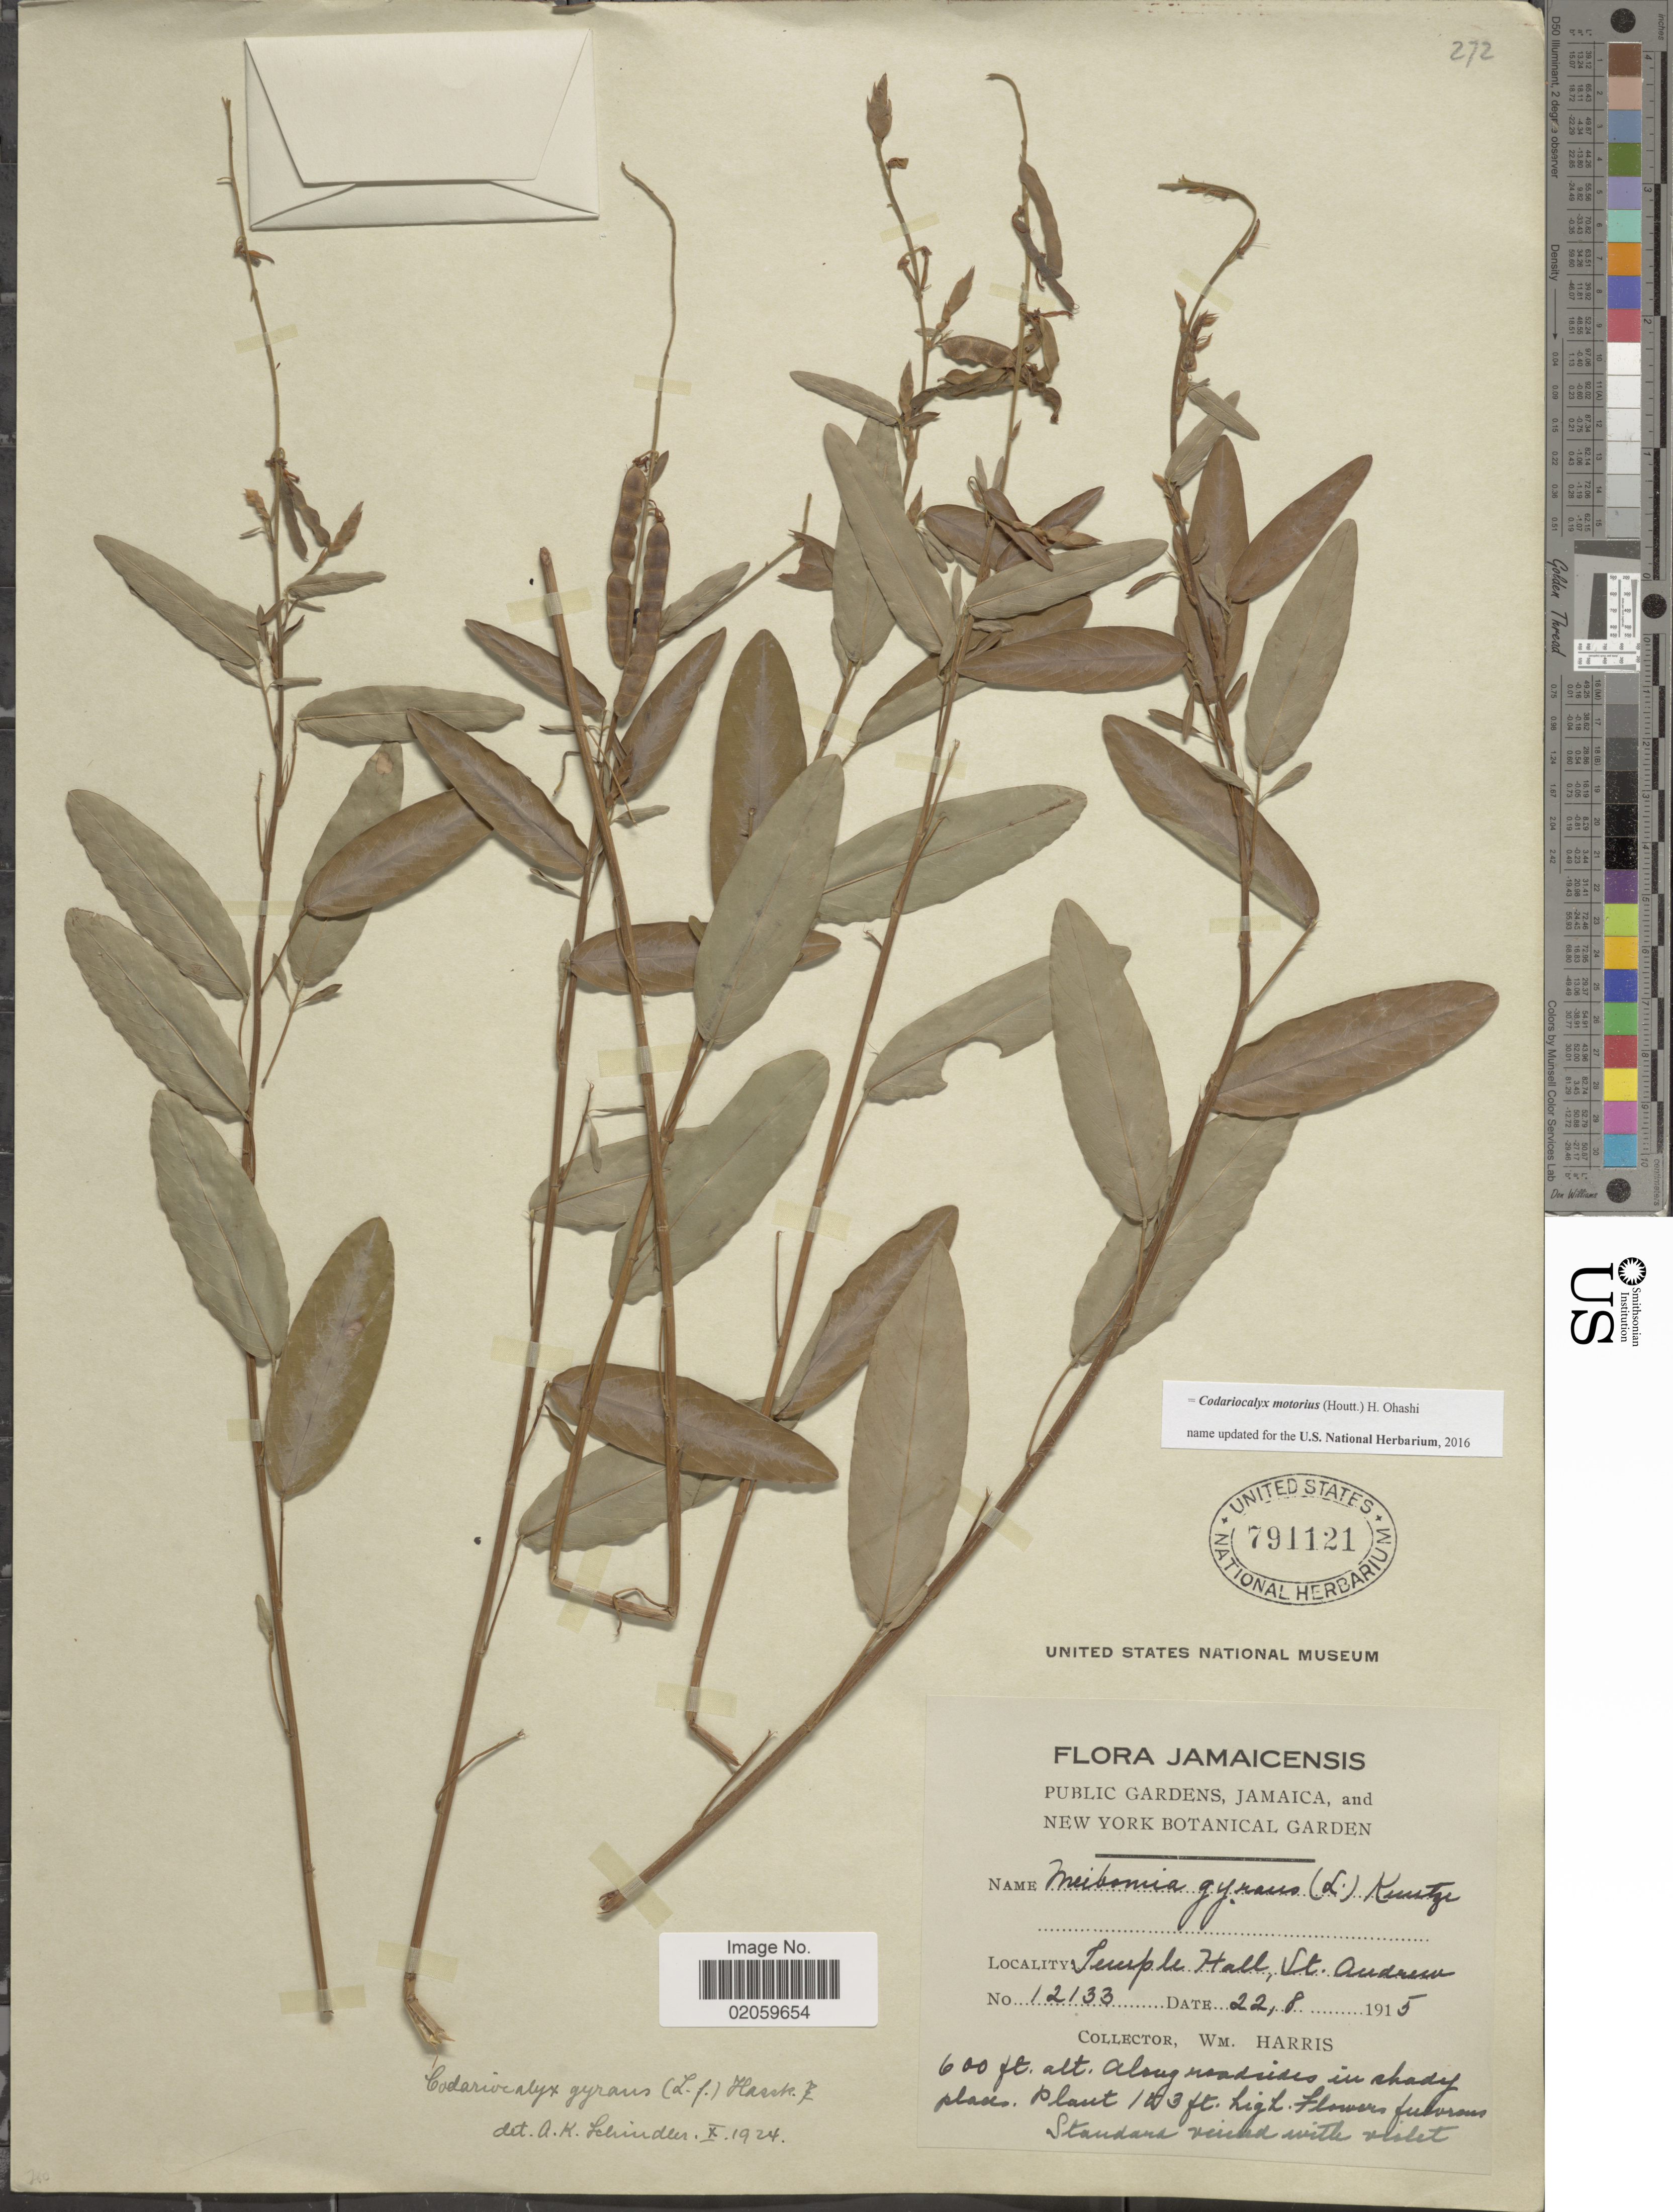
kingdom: Plantae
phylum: Tracheophyta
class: Magnoliopsida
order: Fabales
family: Fabaceae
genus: Codariocalyx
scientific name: Codariocalyx motorius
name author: (Houtt.) H. Ohashi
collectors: W. H. Harris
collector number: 12133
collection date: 1915-08-22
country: Jamaica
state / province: Saint Andrew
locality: Temple Hall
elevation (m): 183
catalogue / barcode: US 791121